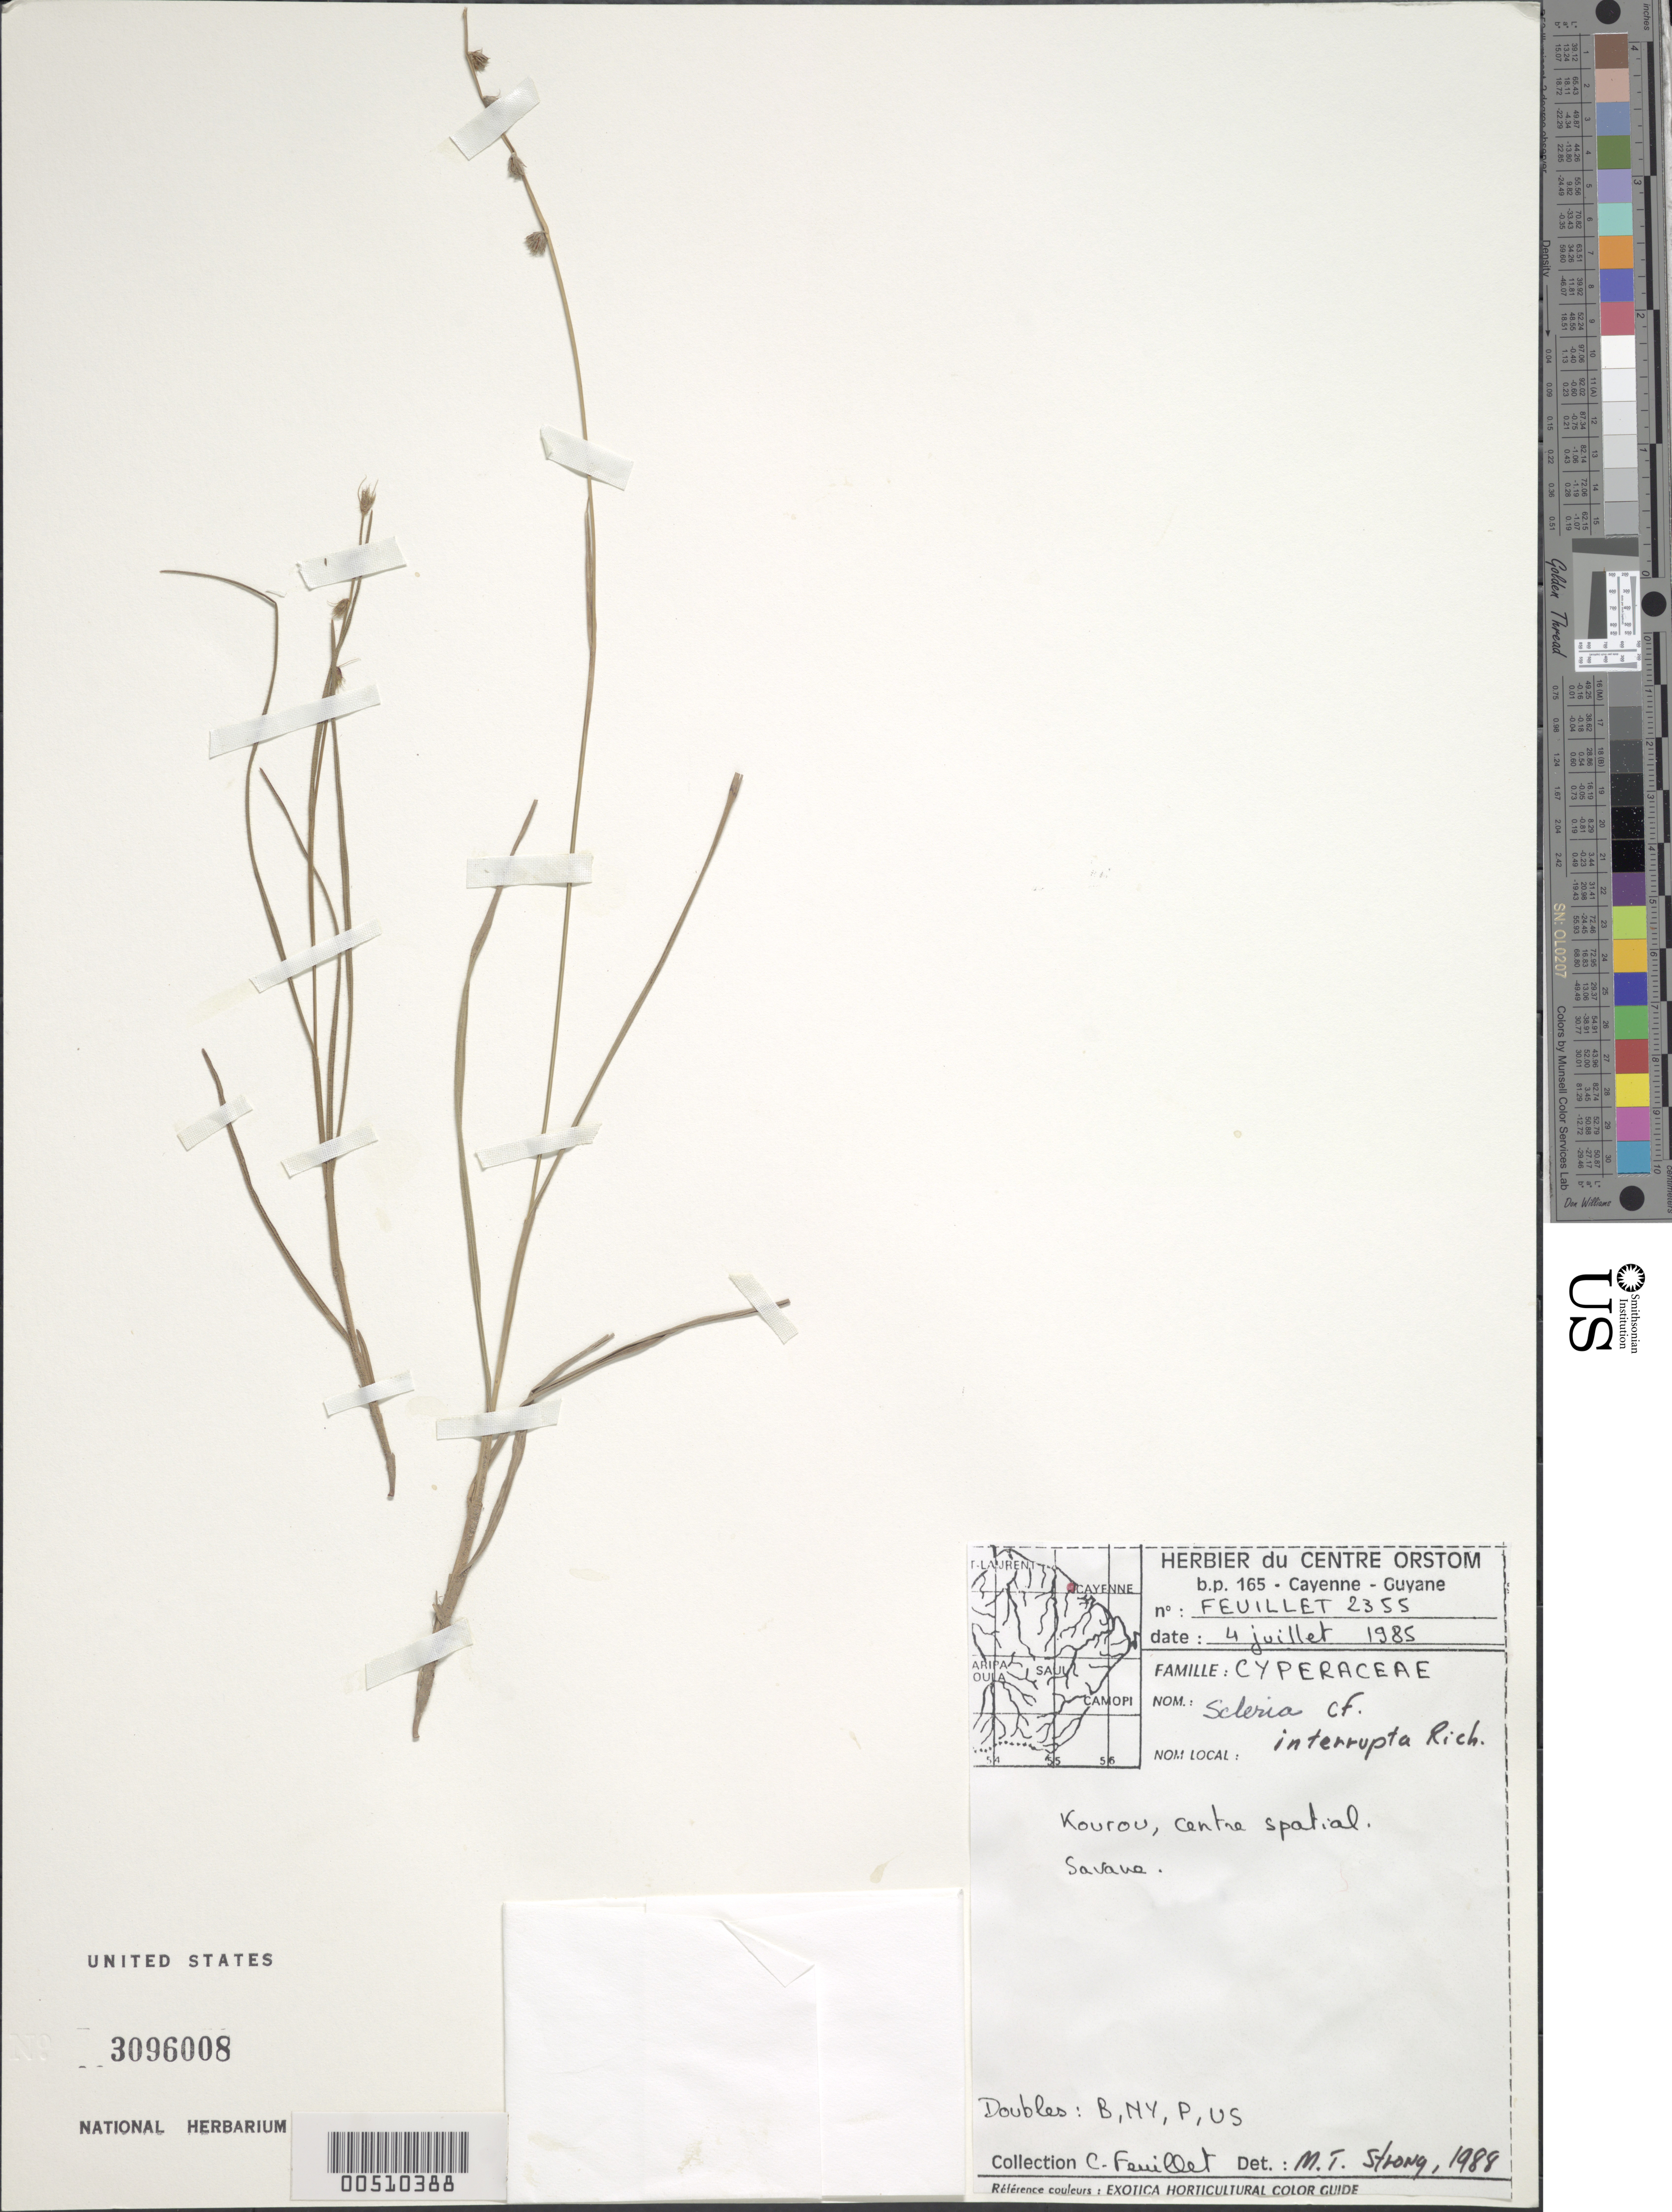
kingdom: Plantae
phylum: Tracheophyta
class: Liliopsida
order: Poales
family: Cyperaceae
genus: Scleria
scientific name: Scleria interrupta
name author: Rich.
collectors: C. Feuillet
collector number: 2355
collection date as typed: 04 Jul 1985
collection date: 1985-07-04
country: French Guiana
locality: Kourou, centre spatial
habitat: Savanna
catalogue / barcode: US 3096008